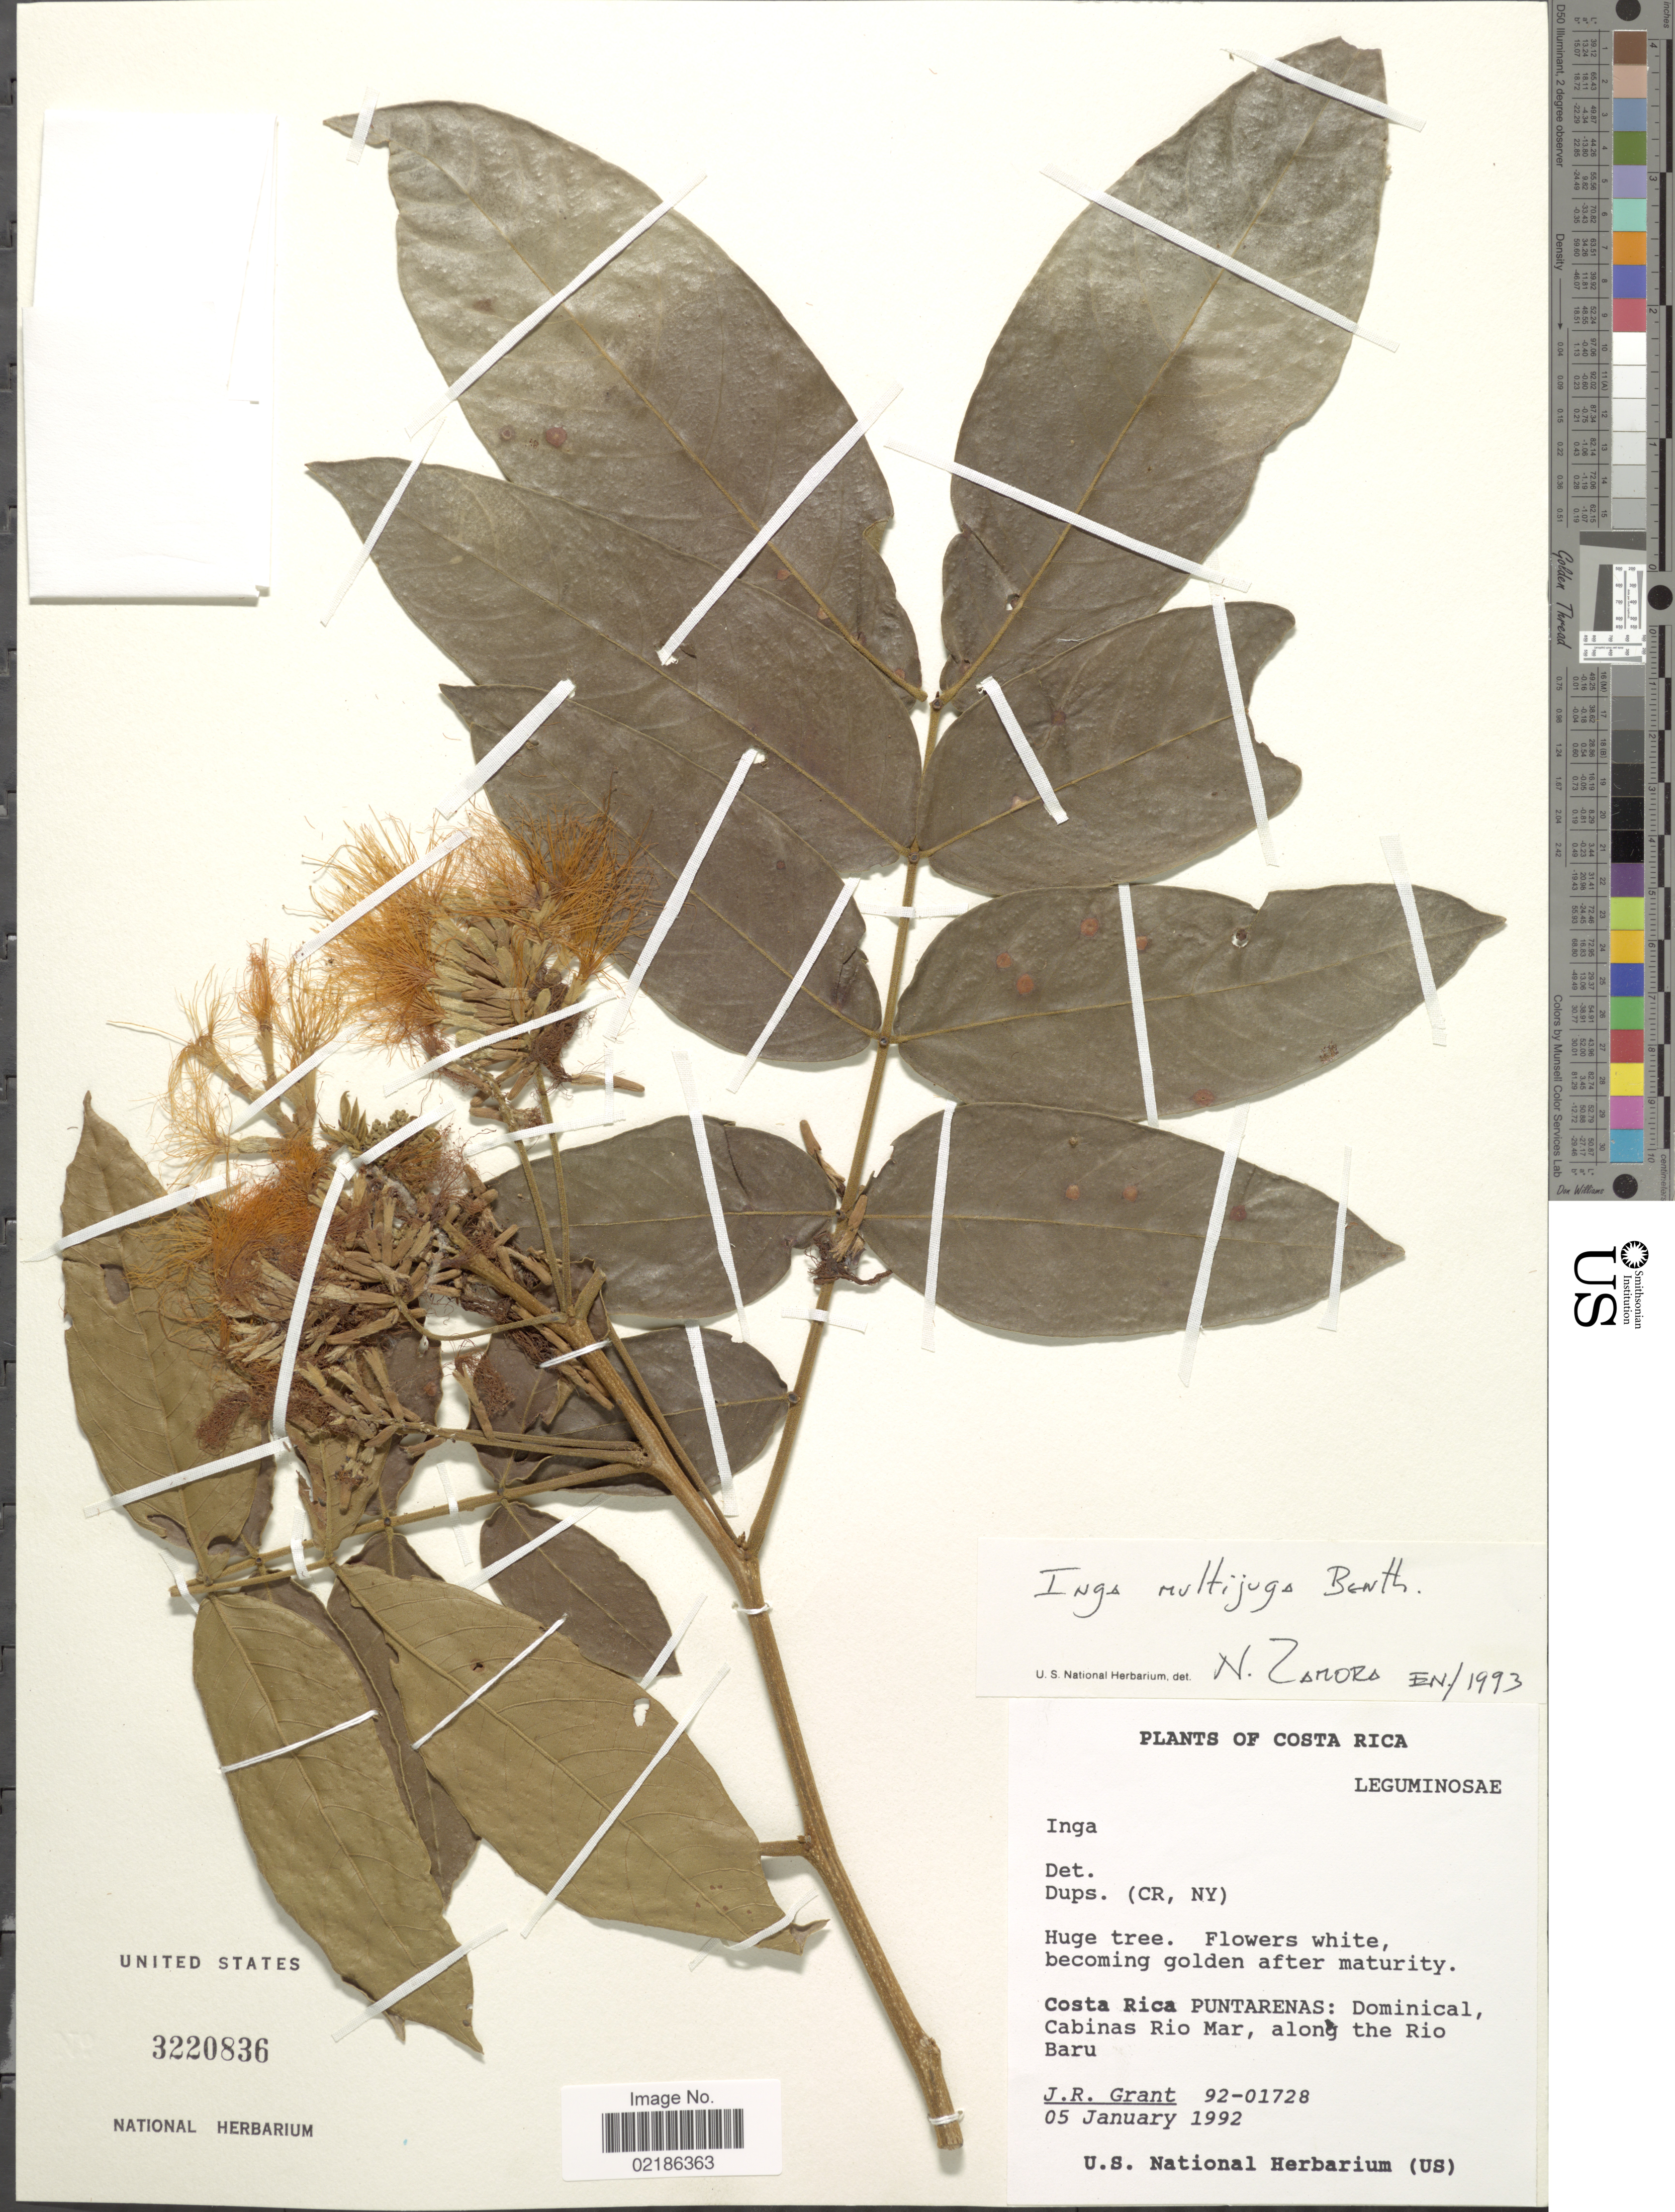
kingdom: Plantae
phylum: Tracheophyta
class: Magnoliopsida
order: Fabales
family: Fabaceae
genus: Inga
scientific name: Inga multijuga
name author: Benth.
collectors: J. Grant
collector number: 92-01728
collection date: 1992-01-05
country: Costa Rica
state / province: Puntarenas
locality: Dominical, Cabinas Rio Mar, along the Rio Baru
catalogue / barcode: US 3220836